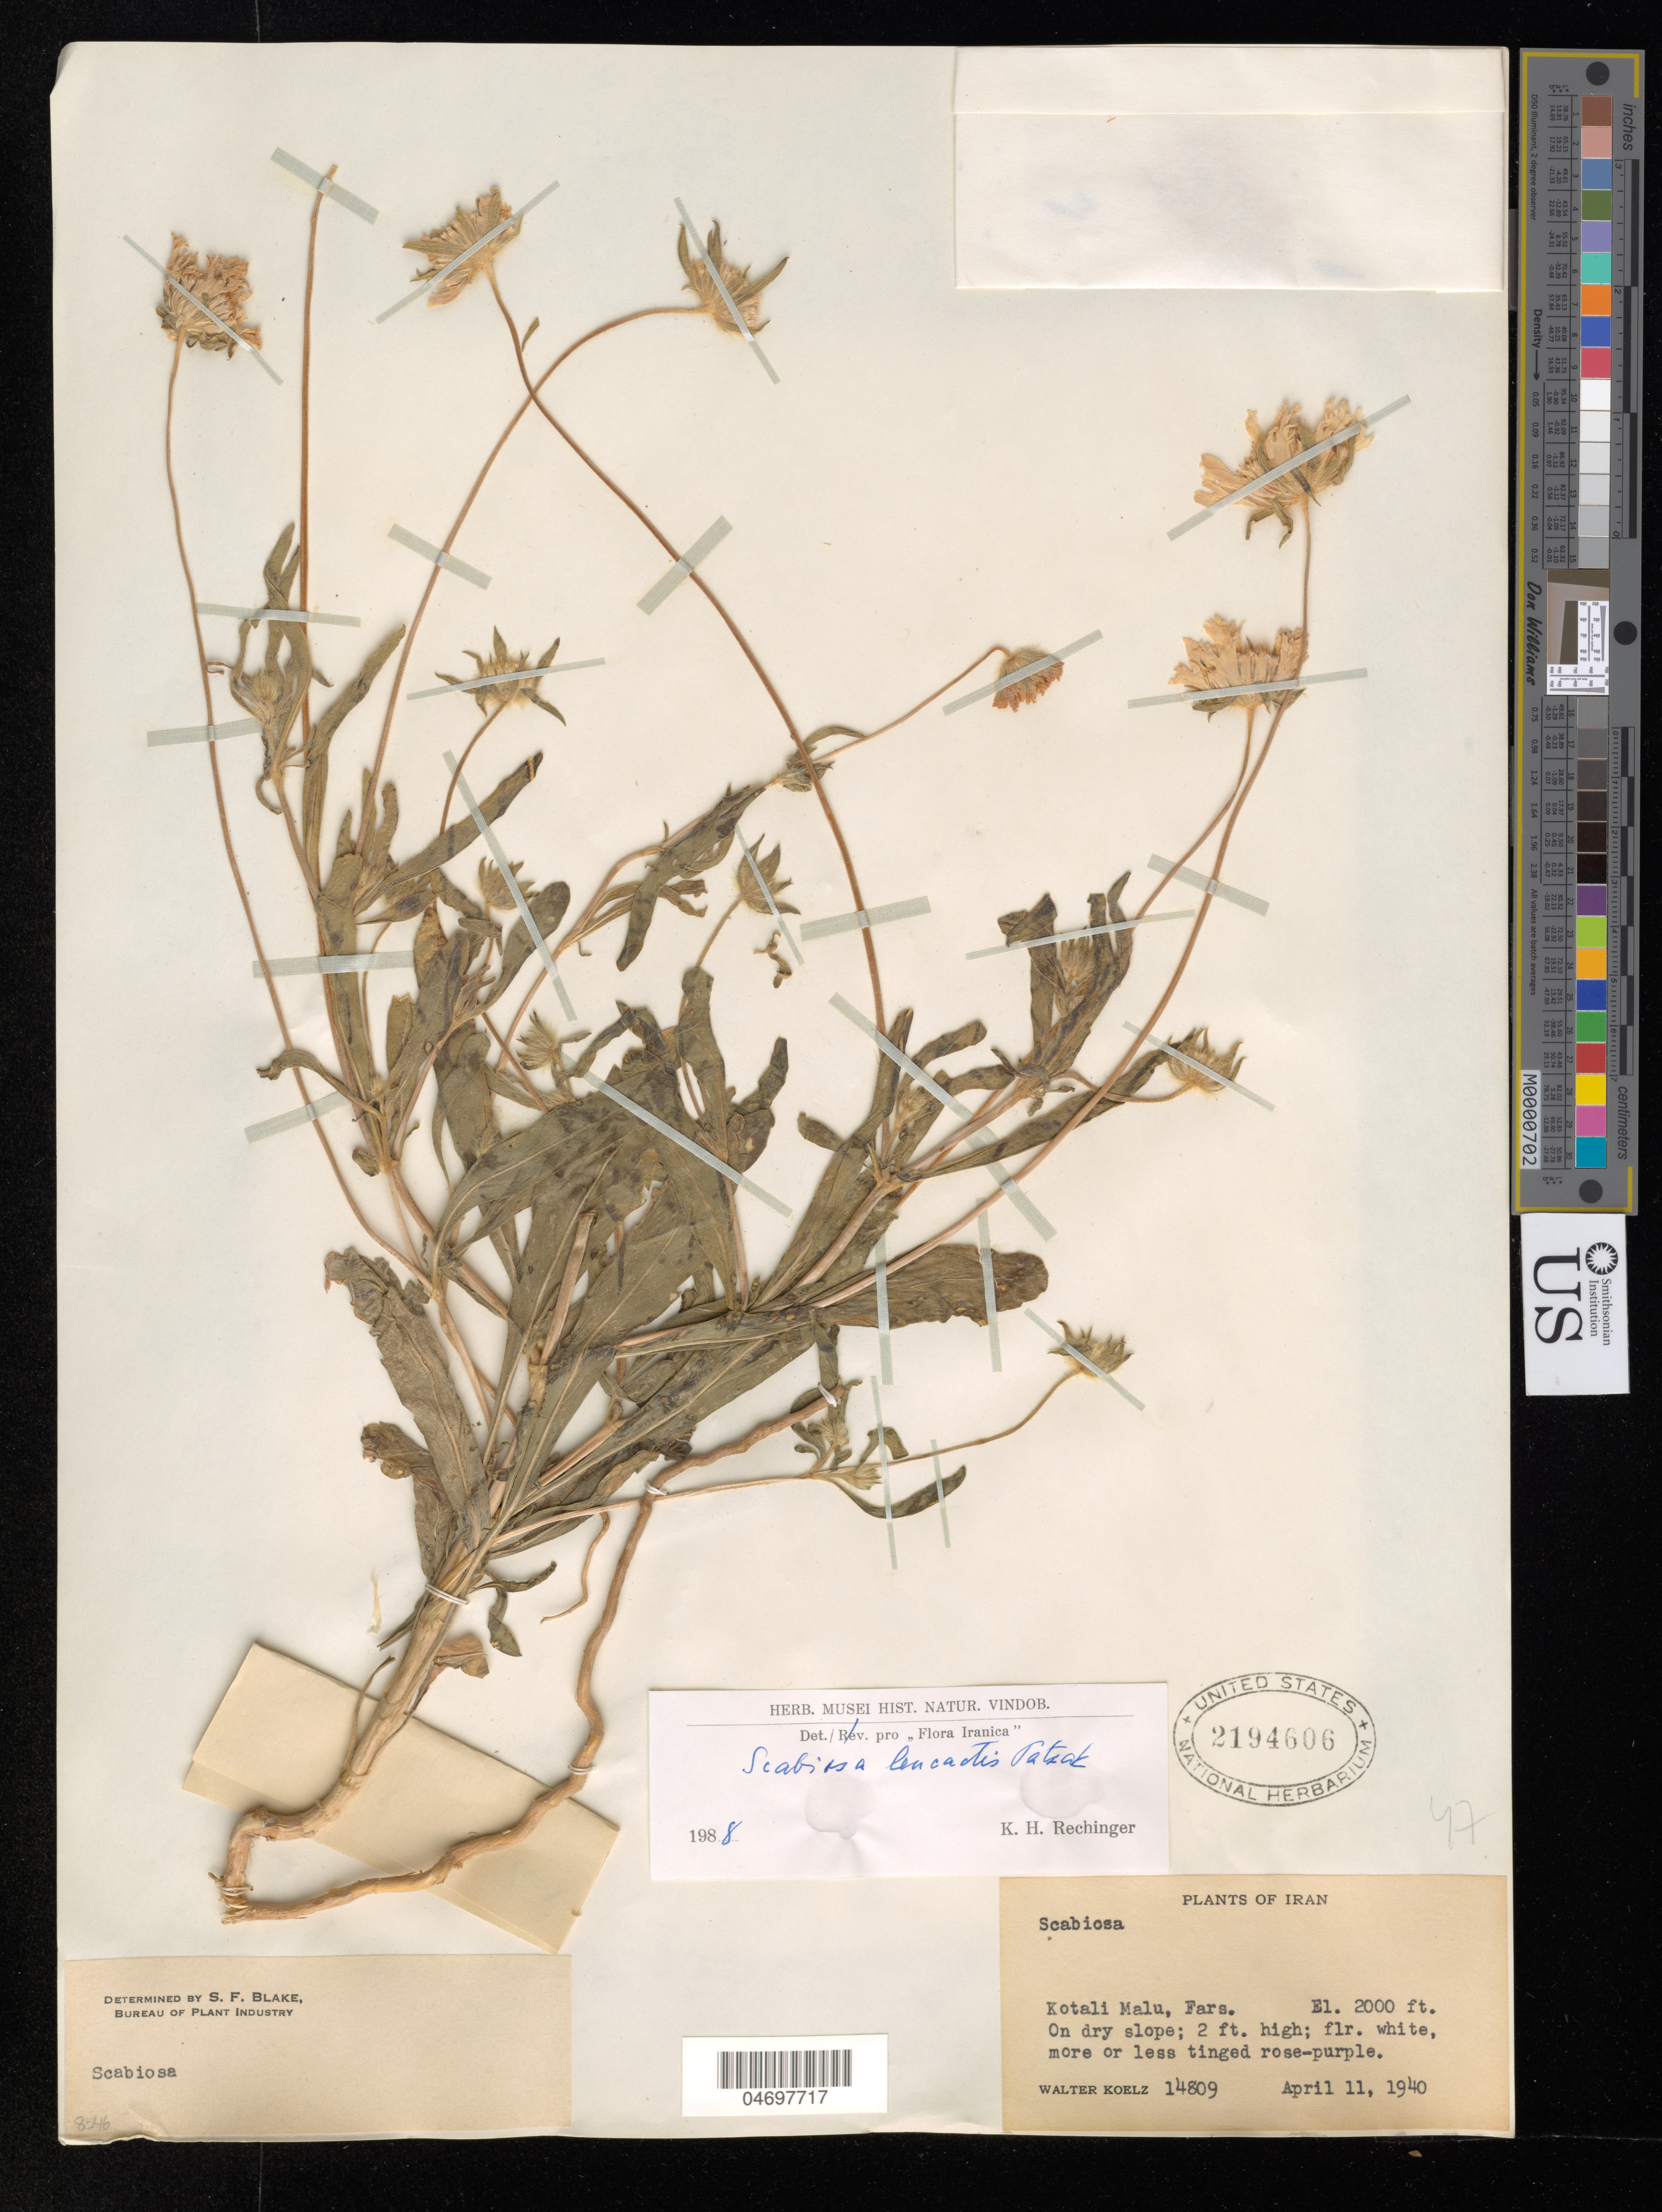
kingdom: Plantae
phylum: Tracheophyta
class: Magnoliopsida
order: Dipsacales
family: Caprifoliaceae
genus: Scabiosa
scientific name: Scabiosa leucactis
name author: Patzak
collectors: W. N. Koelz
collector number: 14809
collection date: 1940-04-11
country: Iran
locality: Kotali Malu, Fars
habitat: On dry slope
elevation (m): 610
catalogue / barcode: US 2194606